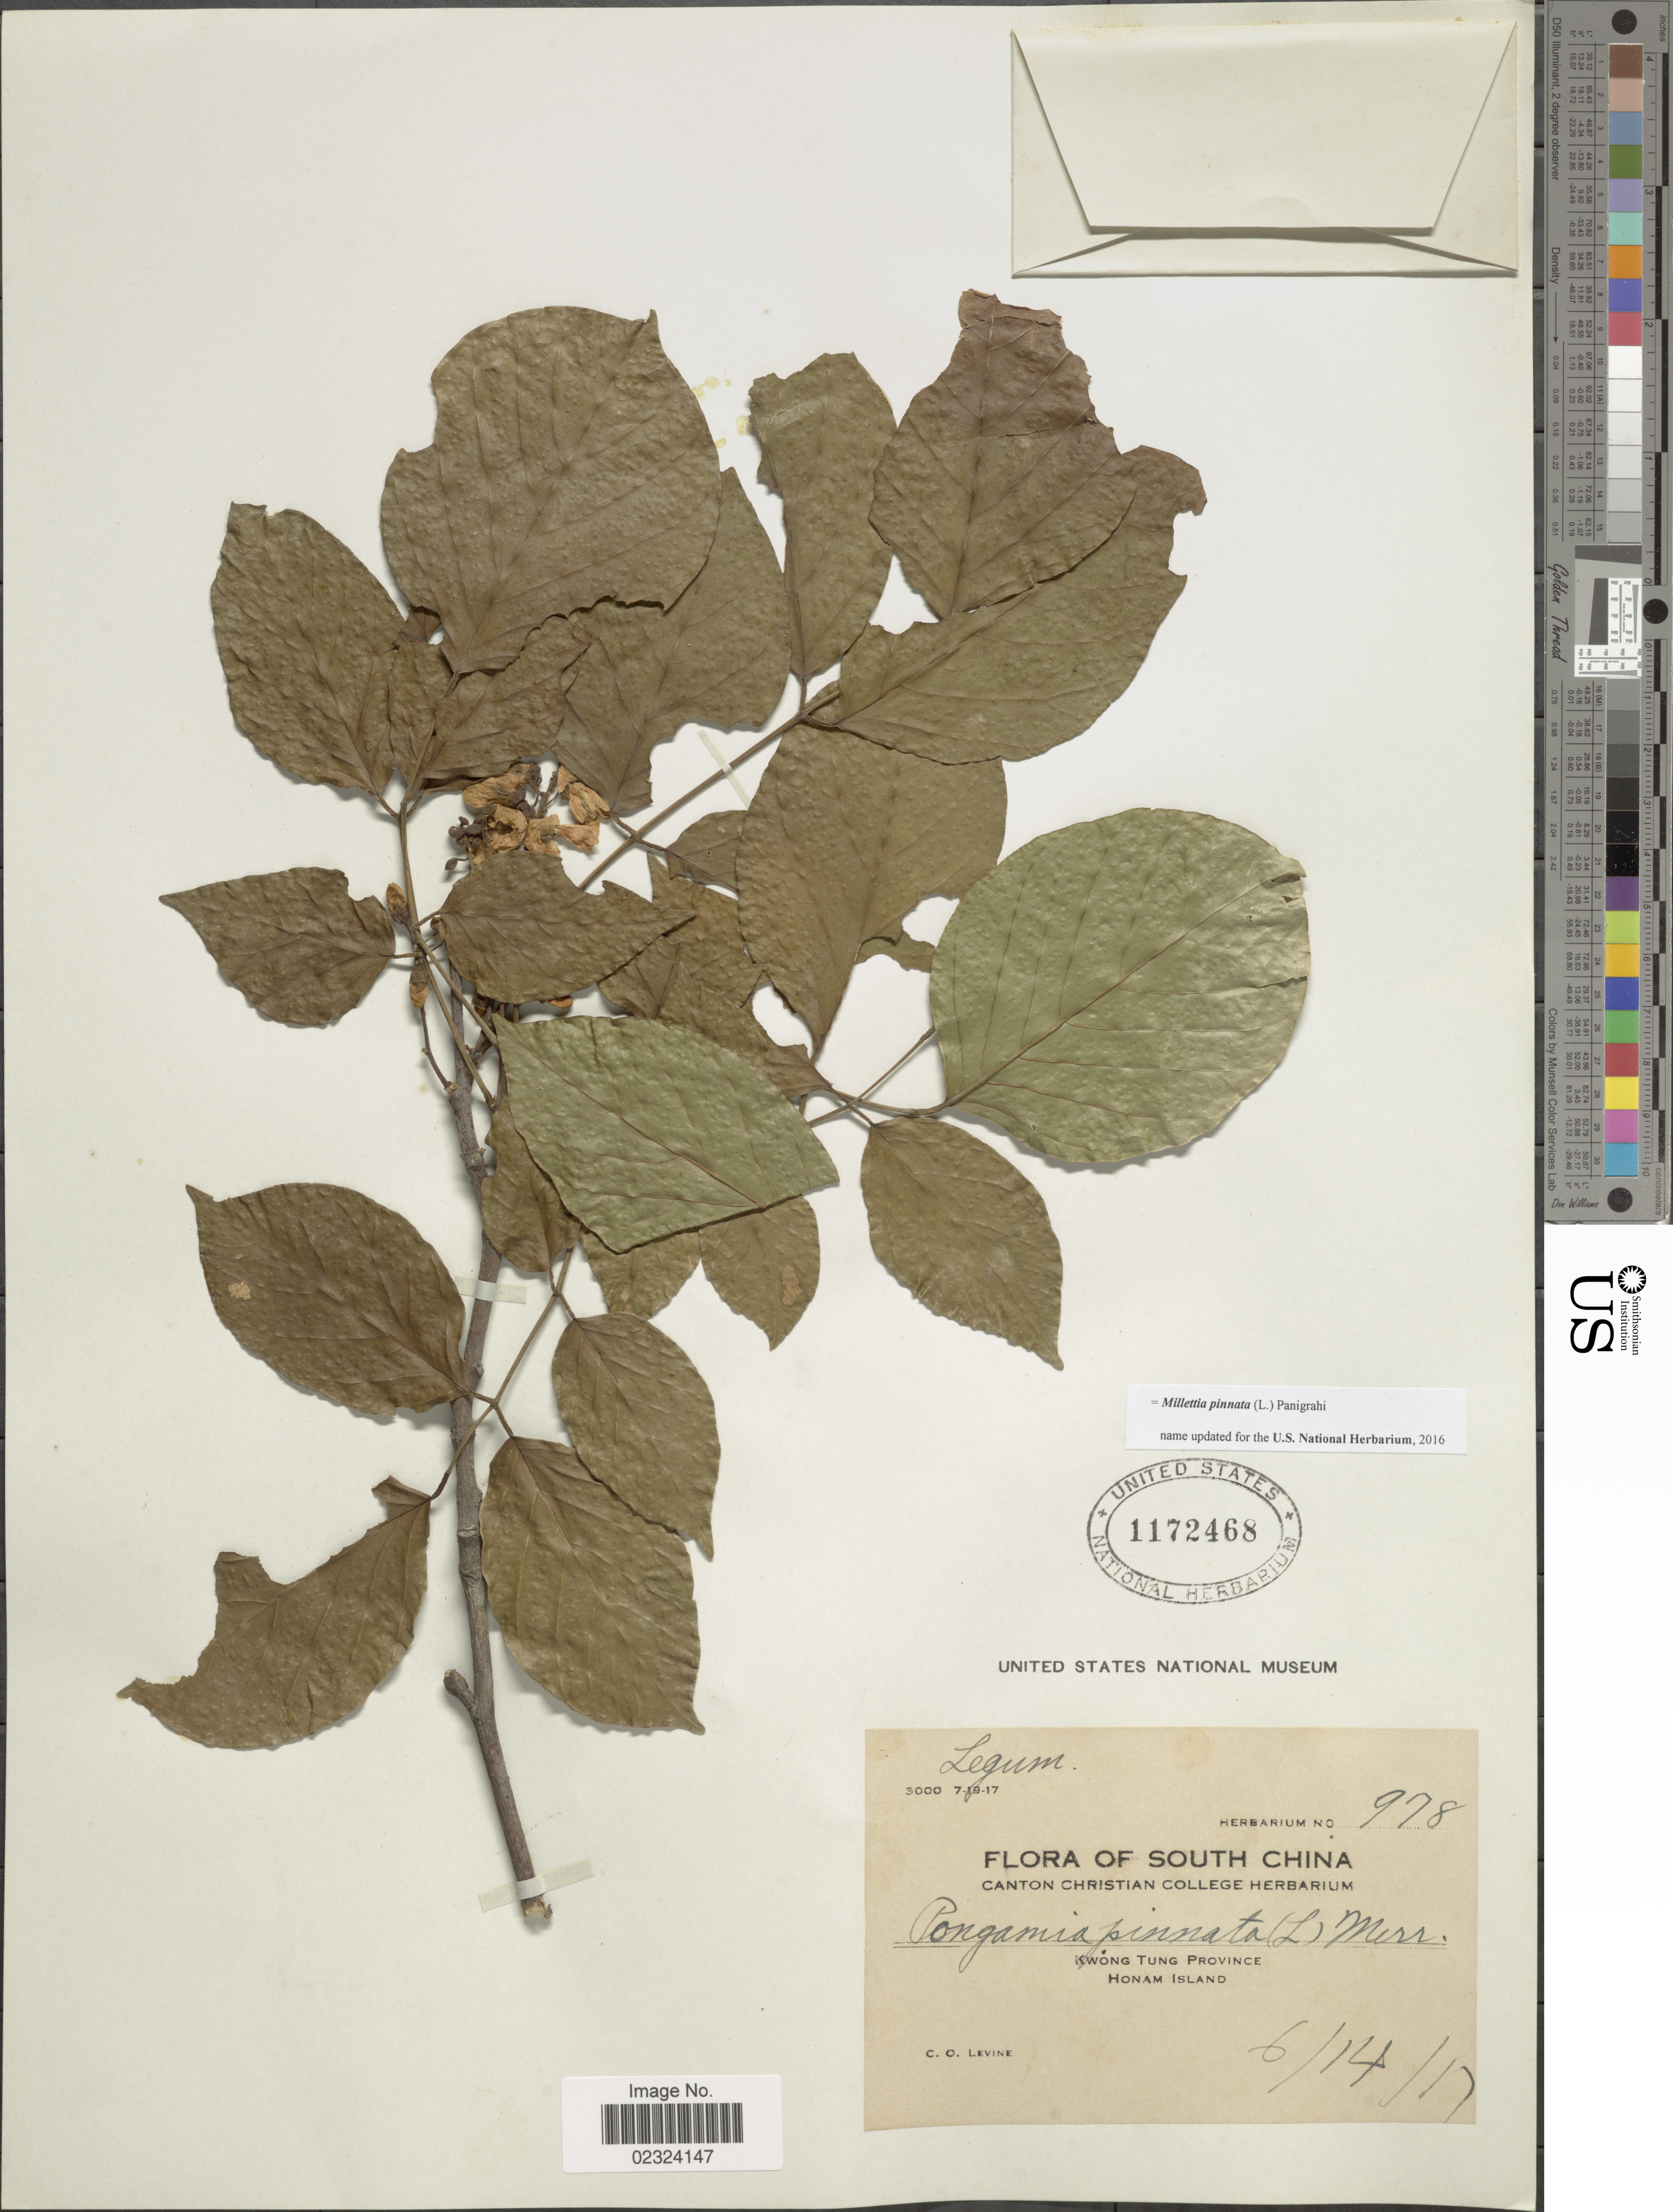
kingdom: Plantae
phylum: Tracheophyta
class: Magnoliopsida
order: Fabales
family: Fabaceae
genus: Millettia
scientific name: Millettia pinnata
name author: (L.) Panigrahi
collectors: C. O. Levine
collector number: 978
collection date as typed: Transcribed d/m/y: 14/6/17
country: China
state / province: Guangdong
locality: South China. Kwong Tung Province. Honam Island.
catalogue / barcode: US 1172468